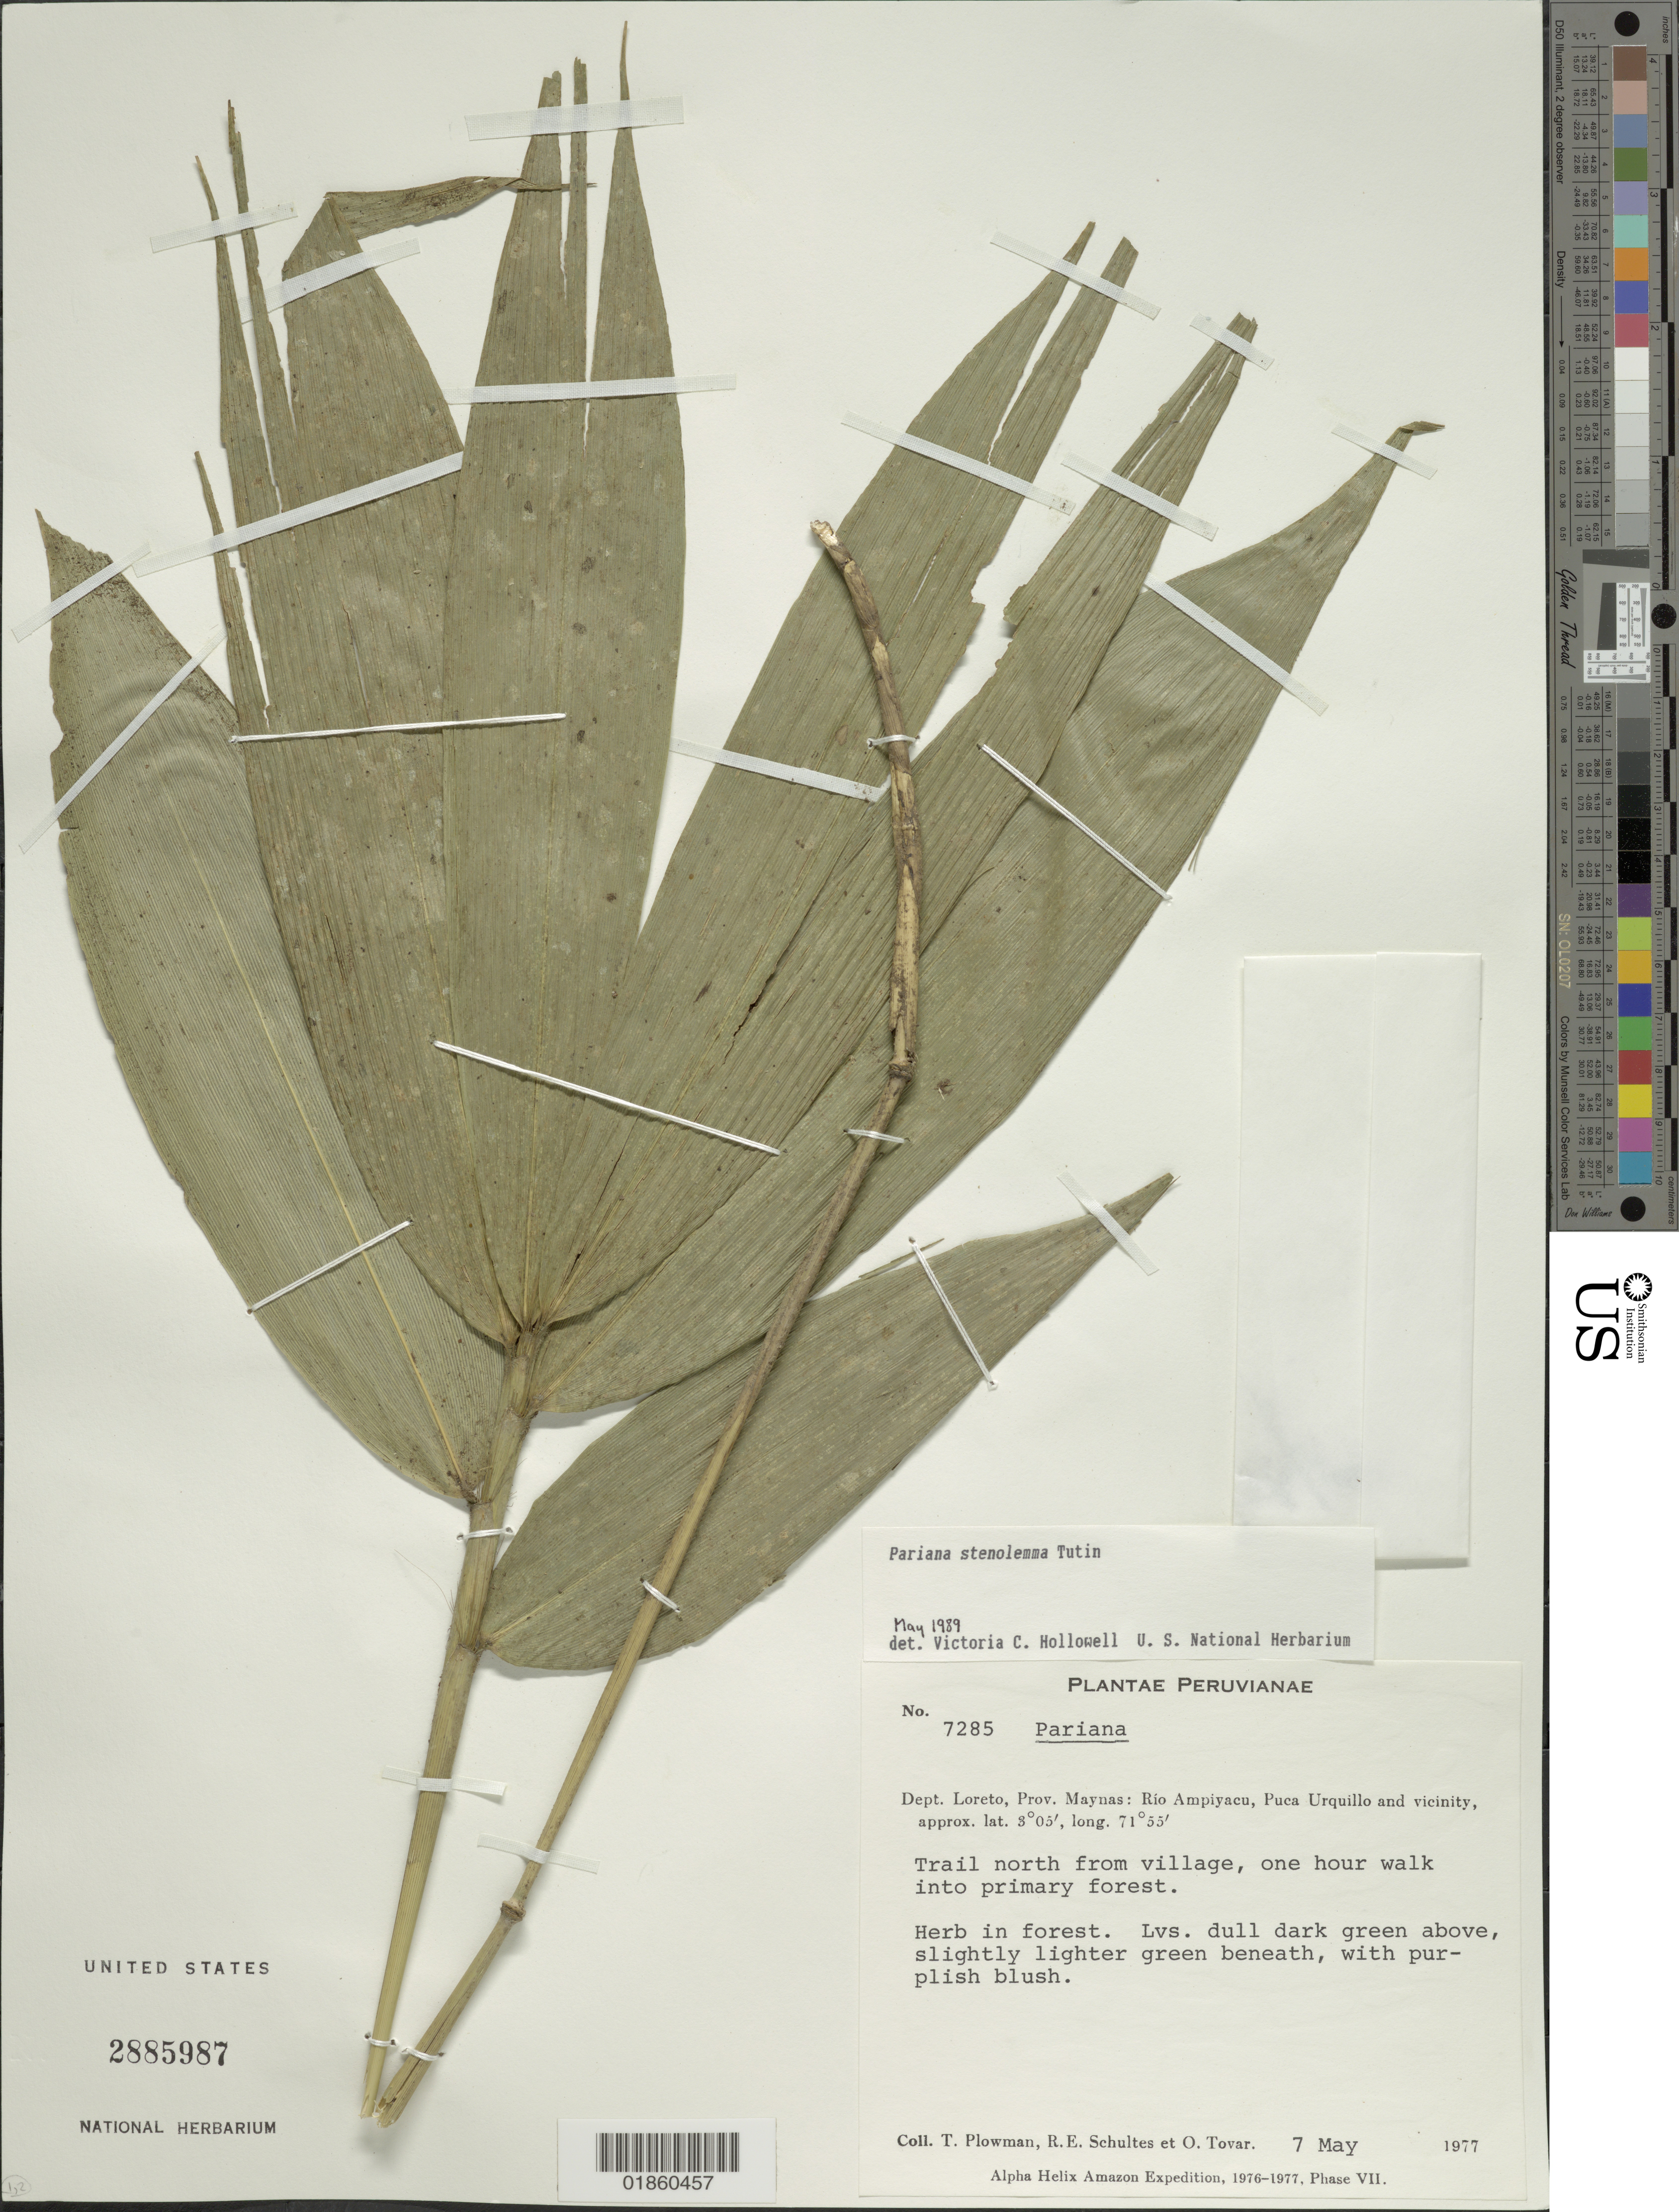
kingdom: Plantae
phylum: Tracheophyta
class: Liliopsida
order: Poales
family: Poaceae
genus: Pariana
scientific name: Pariana stenolemma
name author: Tutin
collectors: T. Plowman, R. E. Schultes & O. Tovar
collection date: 1977-05-07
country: Peru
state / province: Loreto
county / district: Maynas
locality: Rio Ampiyacu, Puca Urquillo and vicinity.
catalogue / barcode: US 2885987